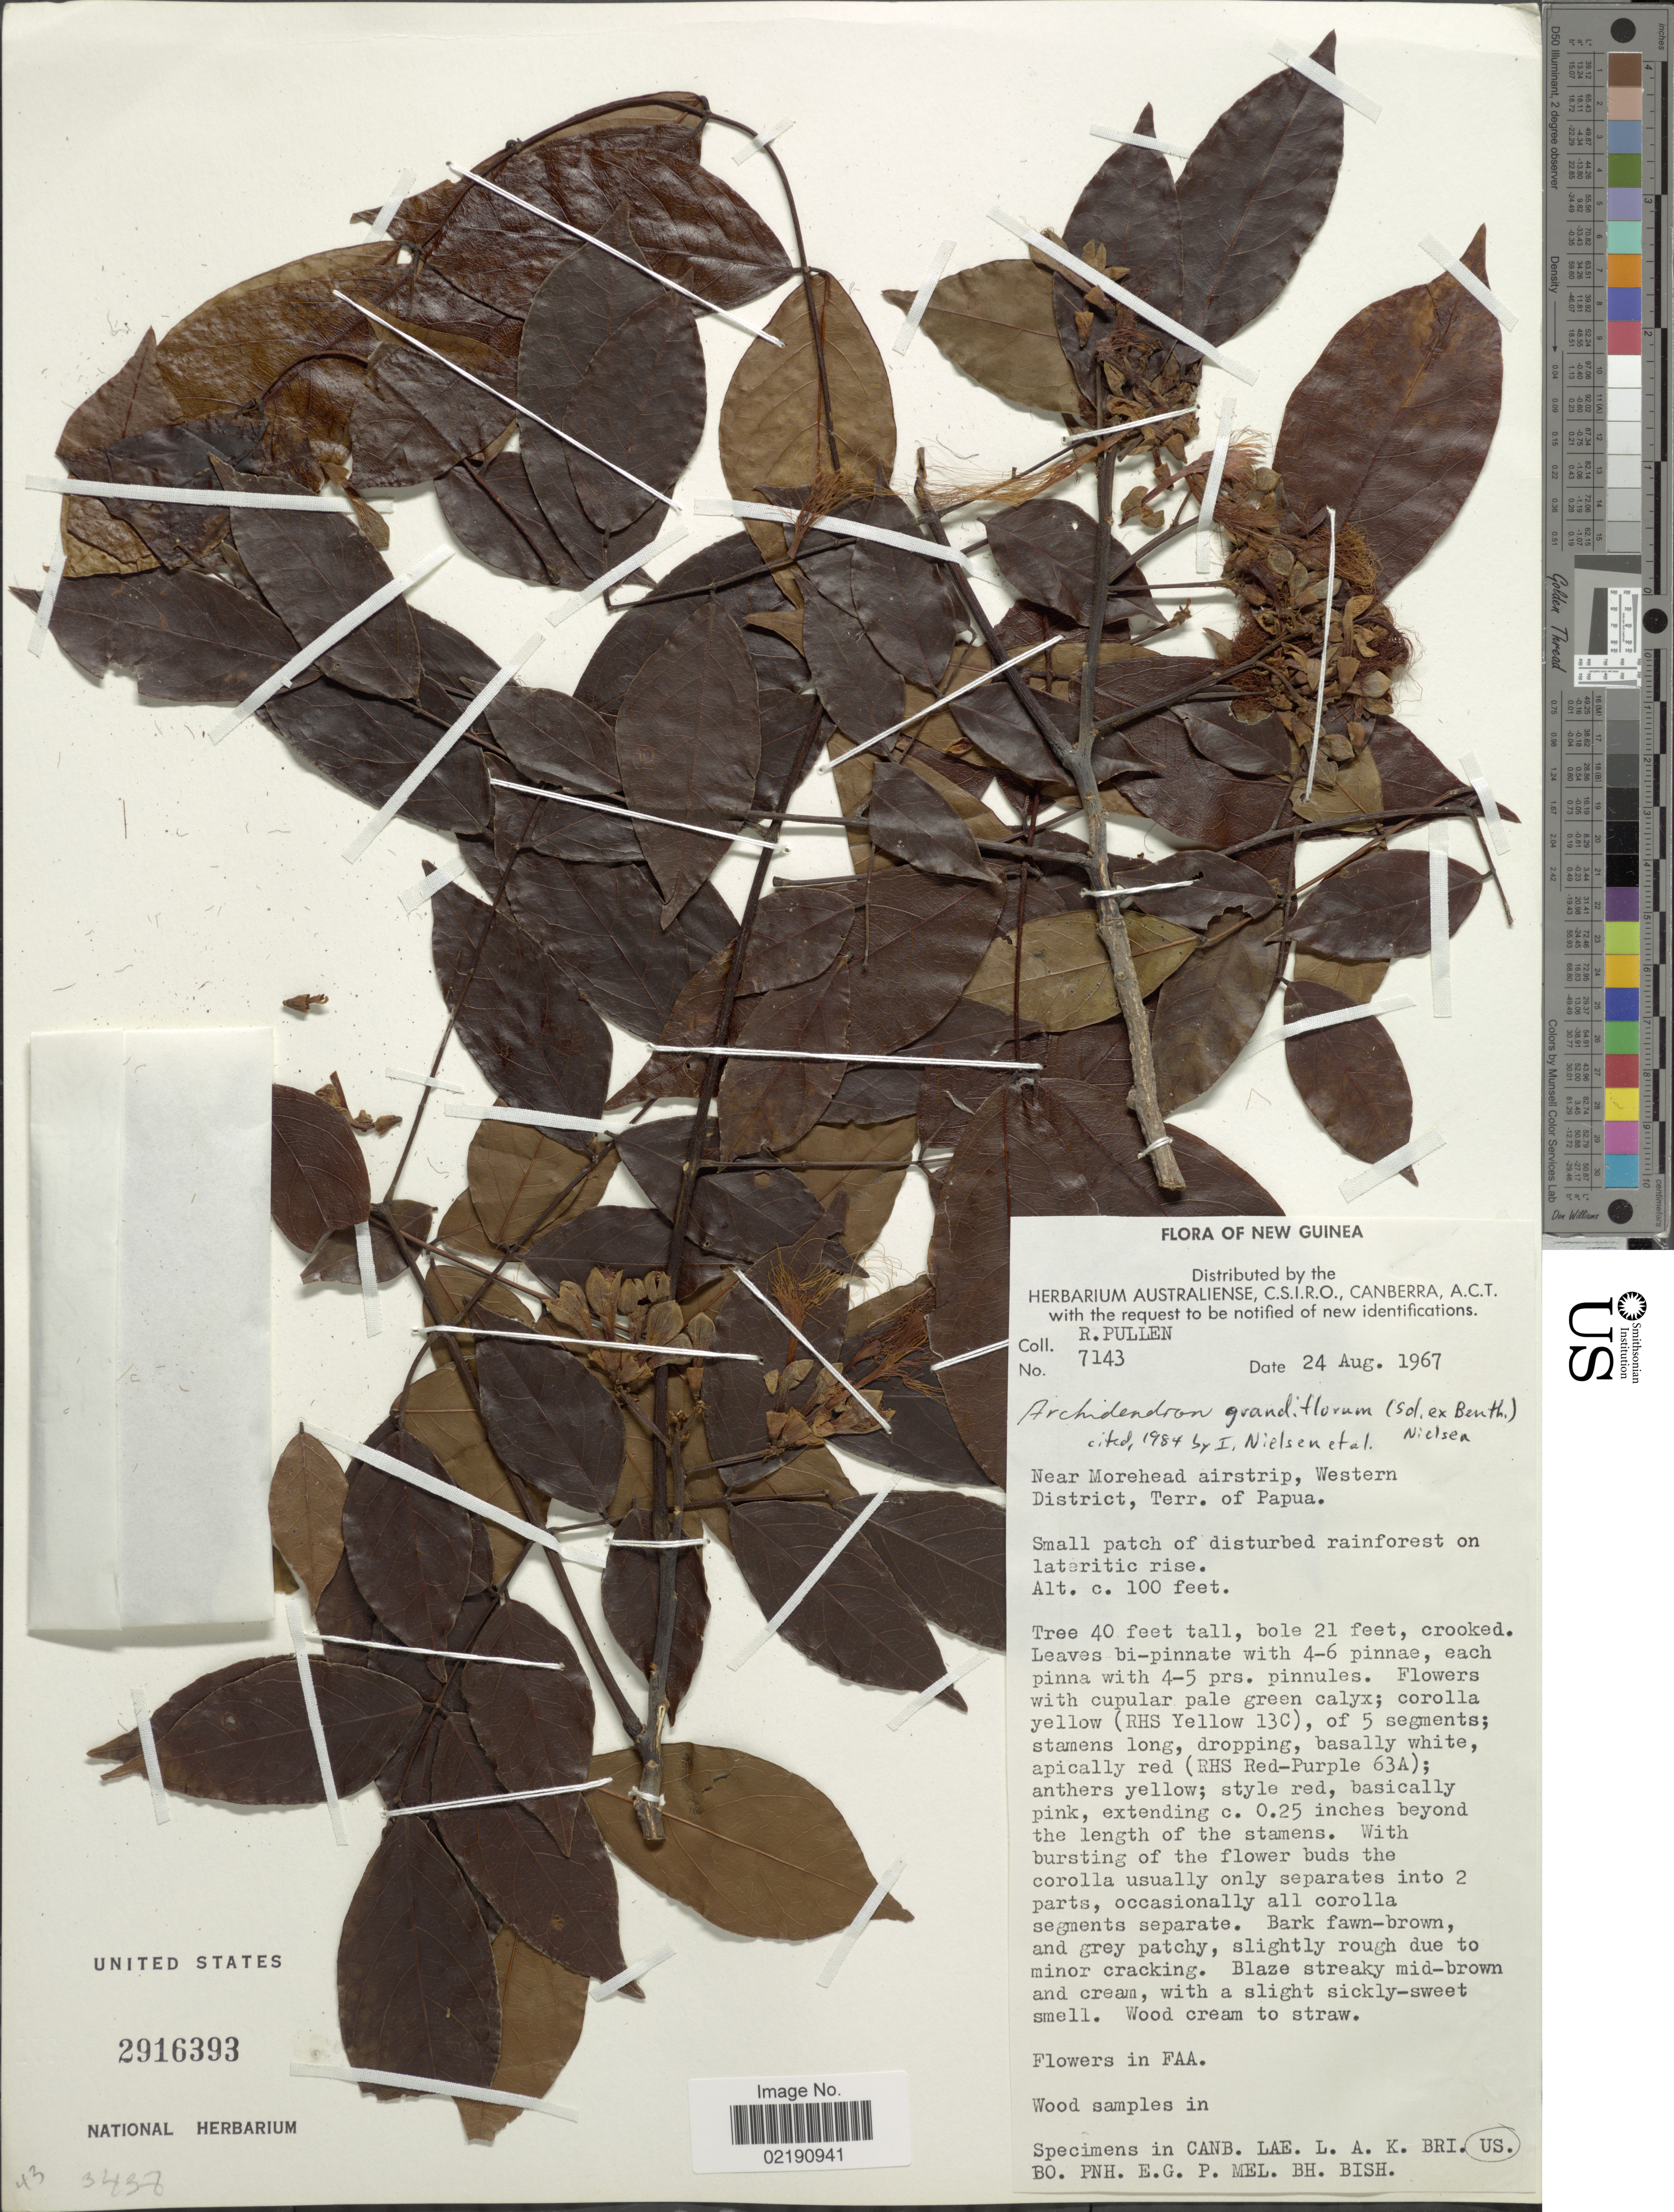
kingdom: Plantae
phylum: Tracheophyta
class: Magnoliopsida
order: Fabales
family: Fabaceae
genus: Archidendron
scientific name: Archidendron grandiflorum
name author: (Benth.) I.C. Nielsen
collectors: R. Pullen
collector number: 7143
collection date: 1967-08-24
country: Indonesia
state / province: Papua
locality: Near Morehead airstrip, Western Disitrct, Terr. of Papua, small patch of disturbed rainforest on lateritic rise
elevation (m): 30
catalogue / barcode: US 2916393